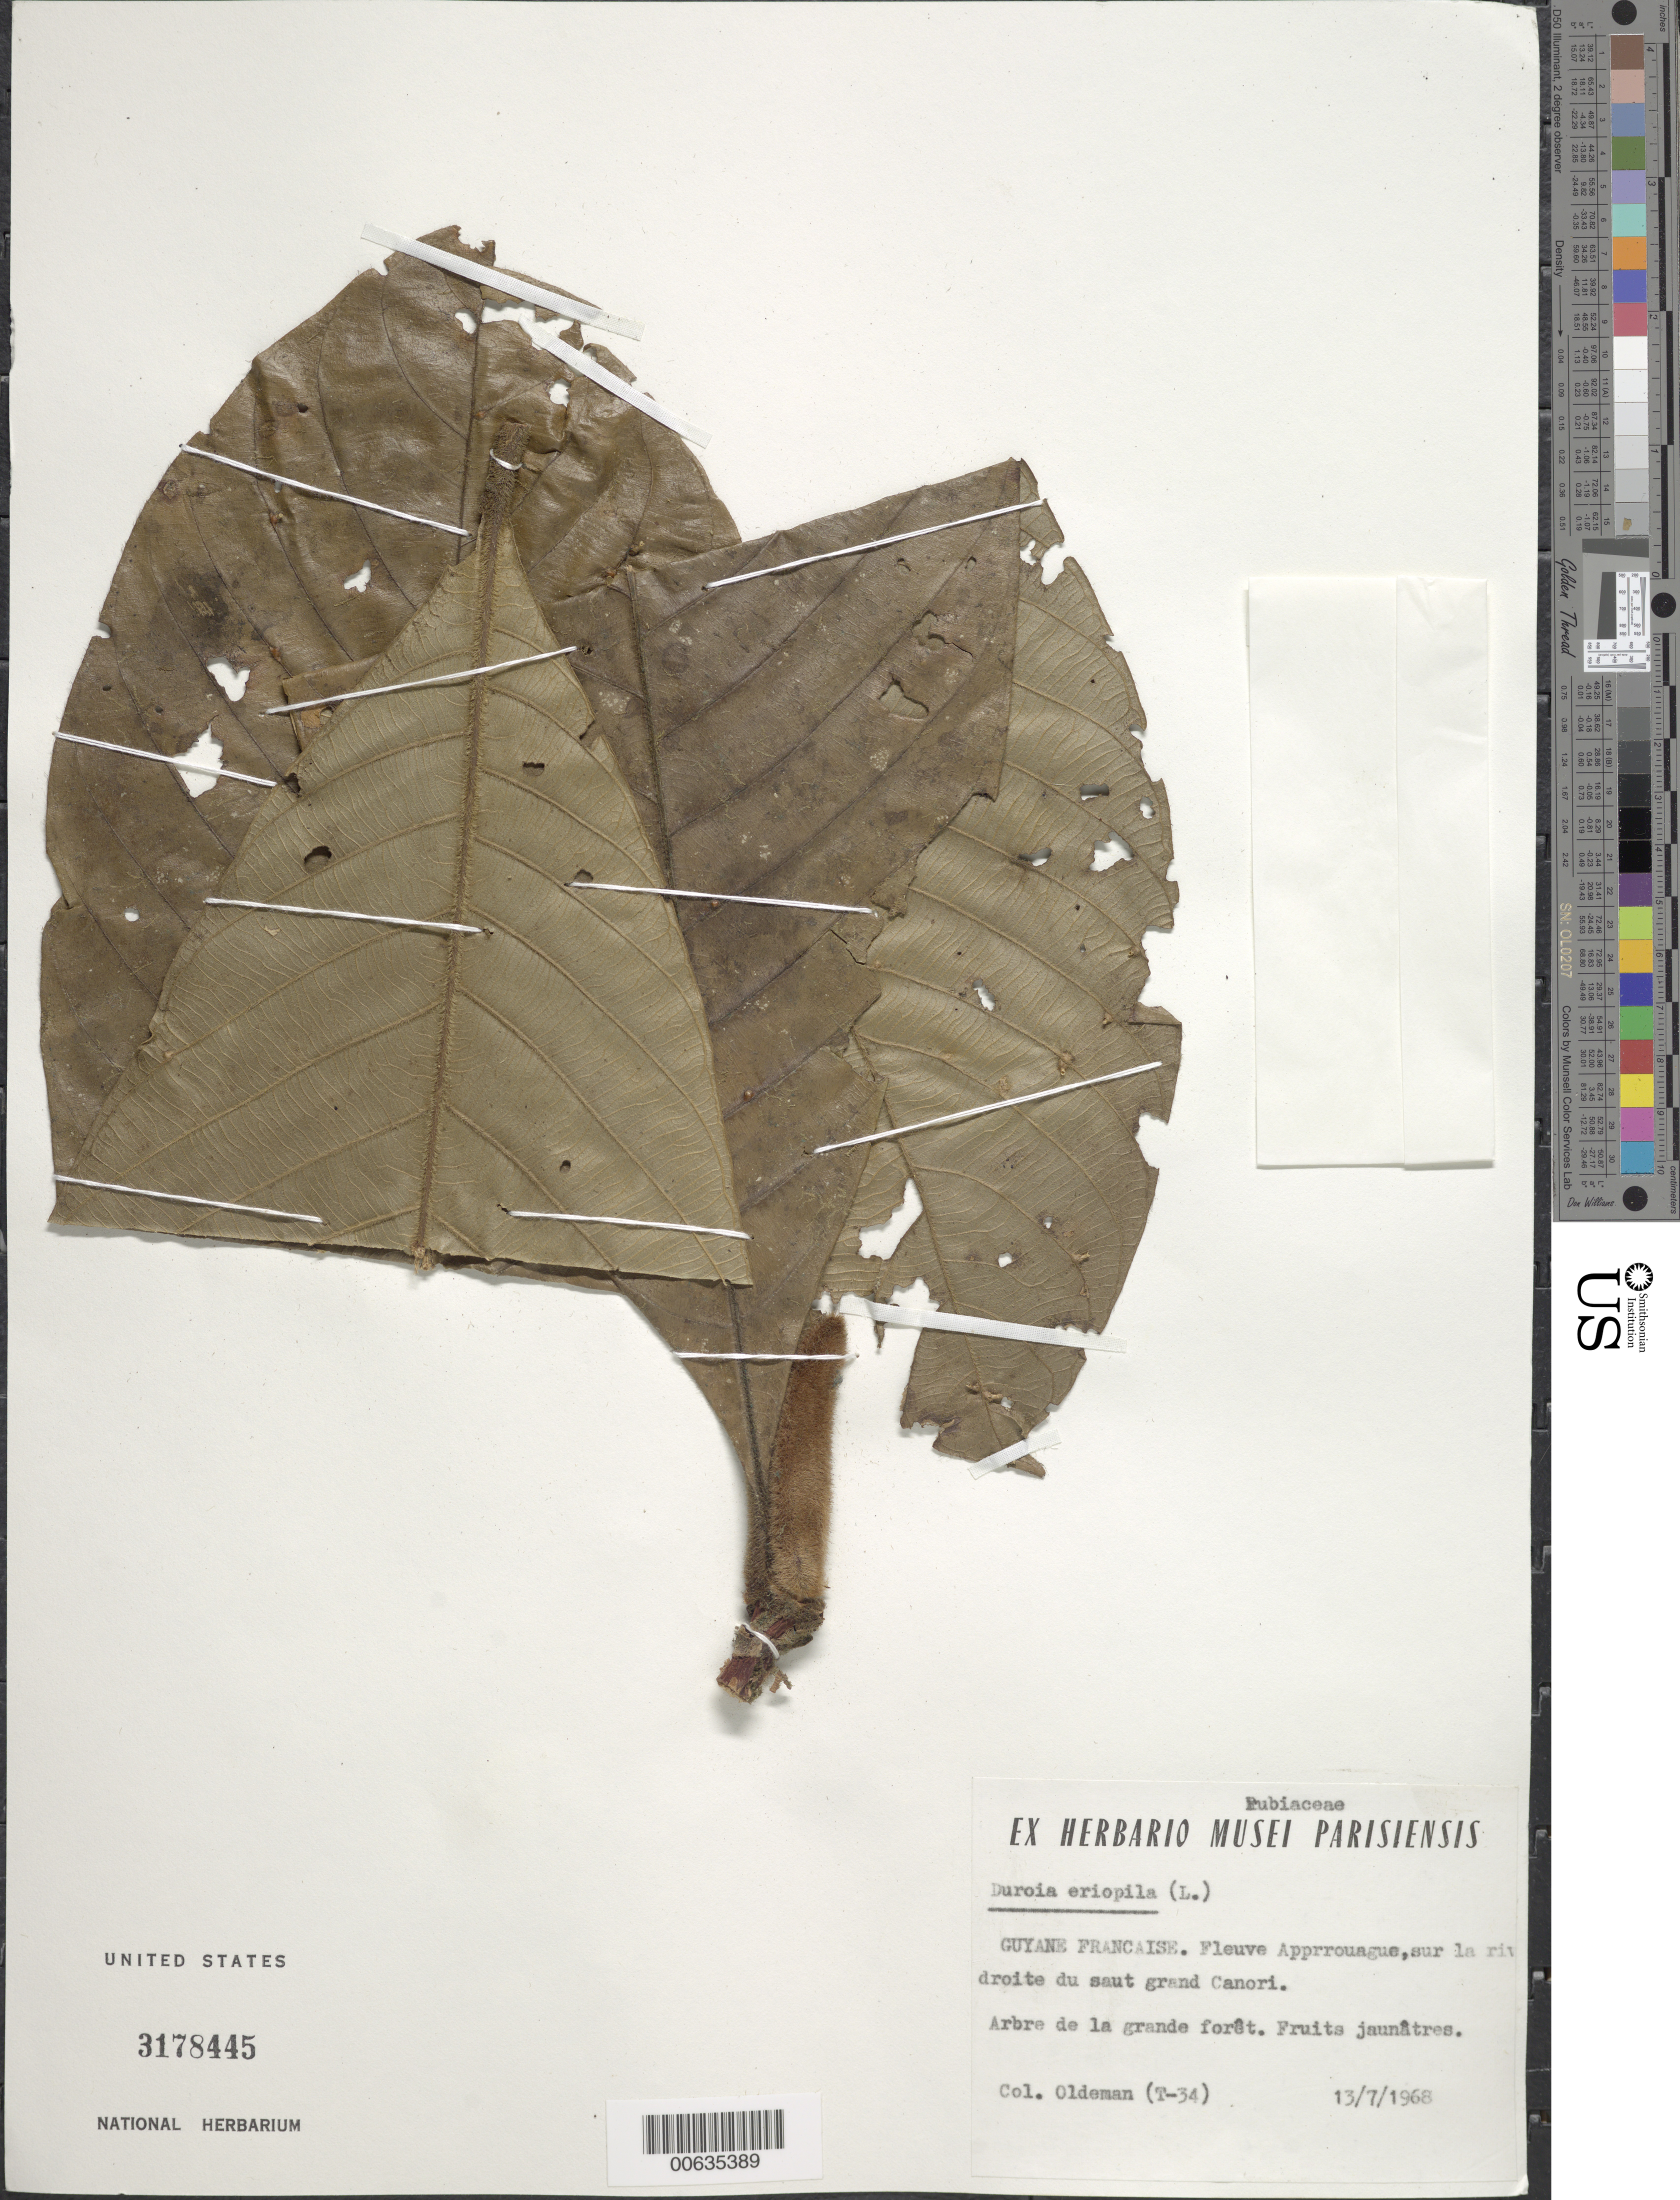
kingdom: Plantae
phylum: Tracheophyta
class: Magnoliopsida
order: Gentianales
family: Rubiaceae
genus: Duroia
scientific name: Duroia eriopila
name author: L. f.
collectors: R. Oldeman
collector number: T 34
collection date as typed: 13-Jul-68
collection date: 1968-07-13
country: French Guiana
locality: Approuague R., saut Grand Cañori, rive droit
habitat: Riverbank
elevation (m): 150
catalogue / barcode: US 3178445